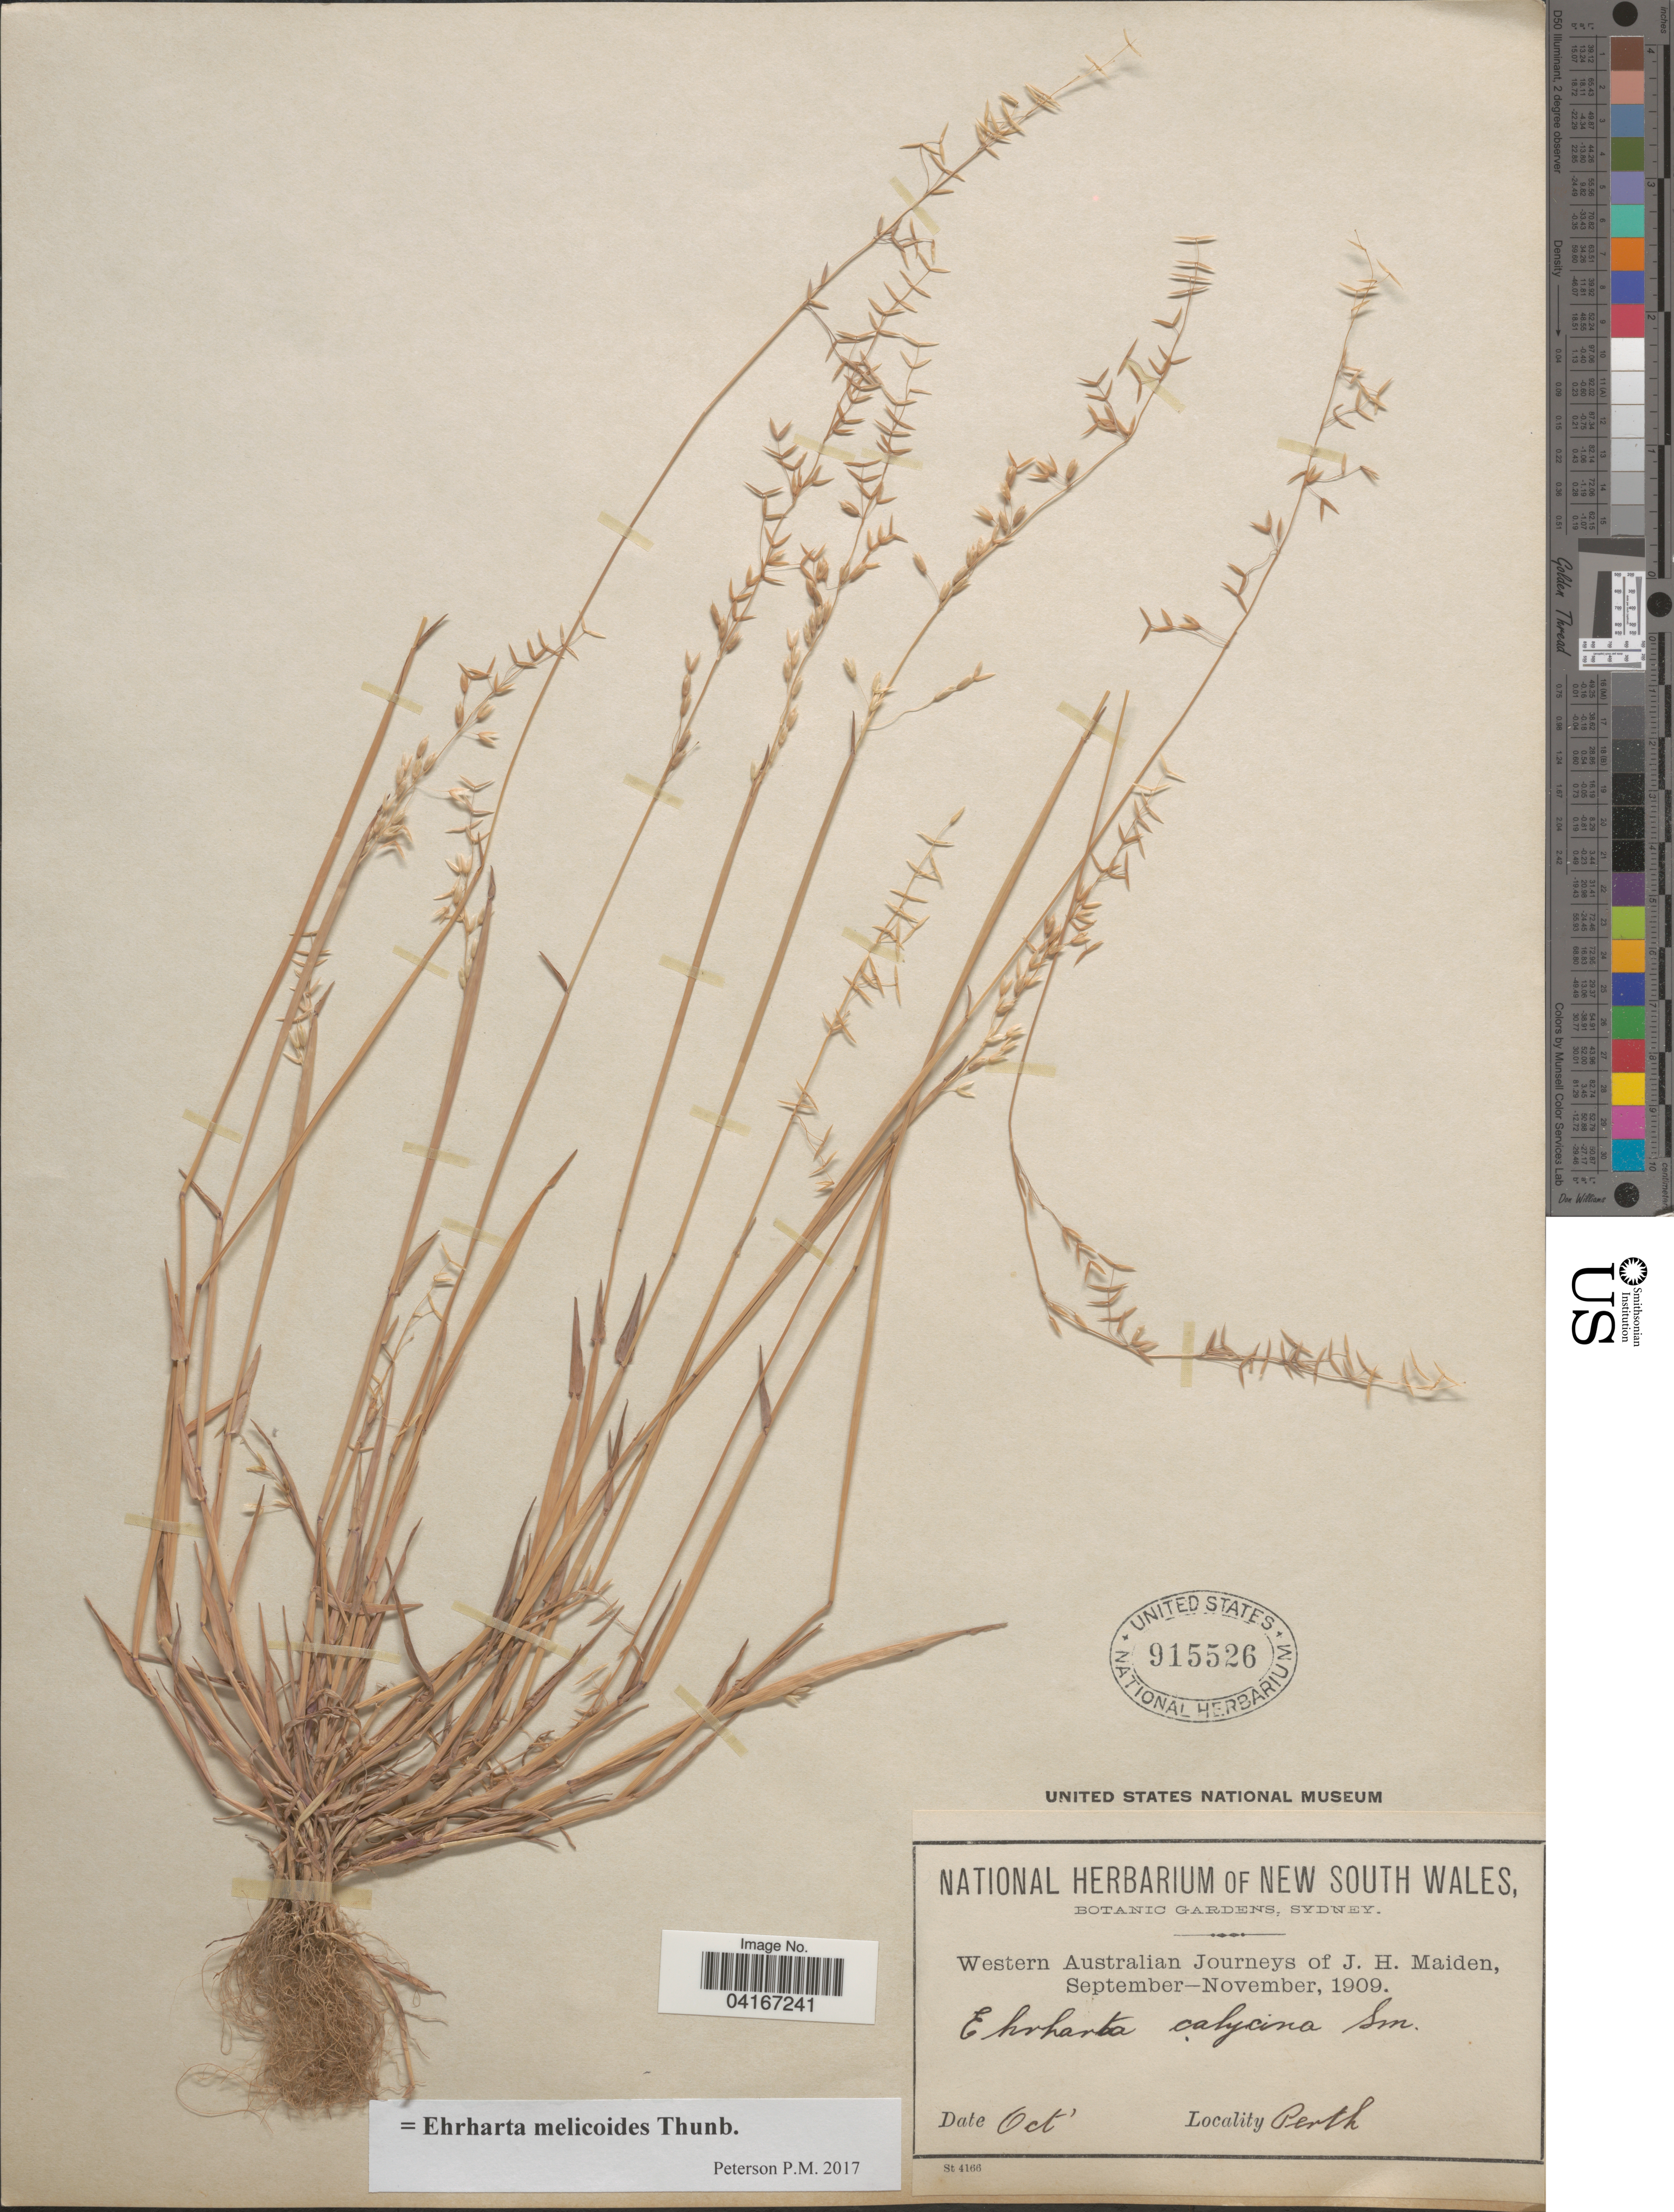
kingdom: Plantae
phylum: Tracheophyta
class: Liliopsida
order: Poales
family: Poaceae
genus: Ehrharta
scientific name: Ehrharta melicoides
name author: Thunb.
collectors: J. Maiden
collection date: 1909-10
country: Australia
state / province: Western Australia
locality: Perth.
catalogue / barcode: US 915526